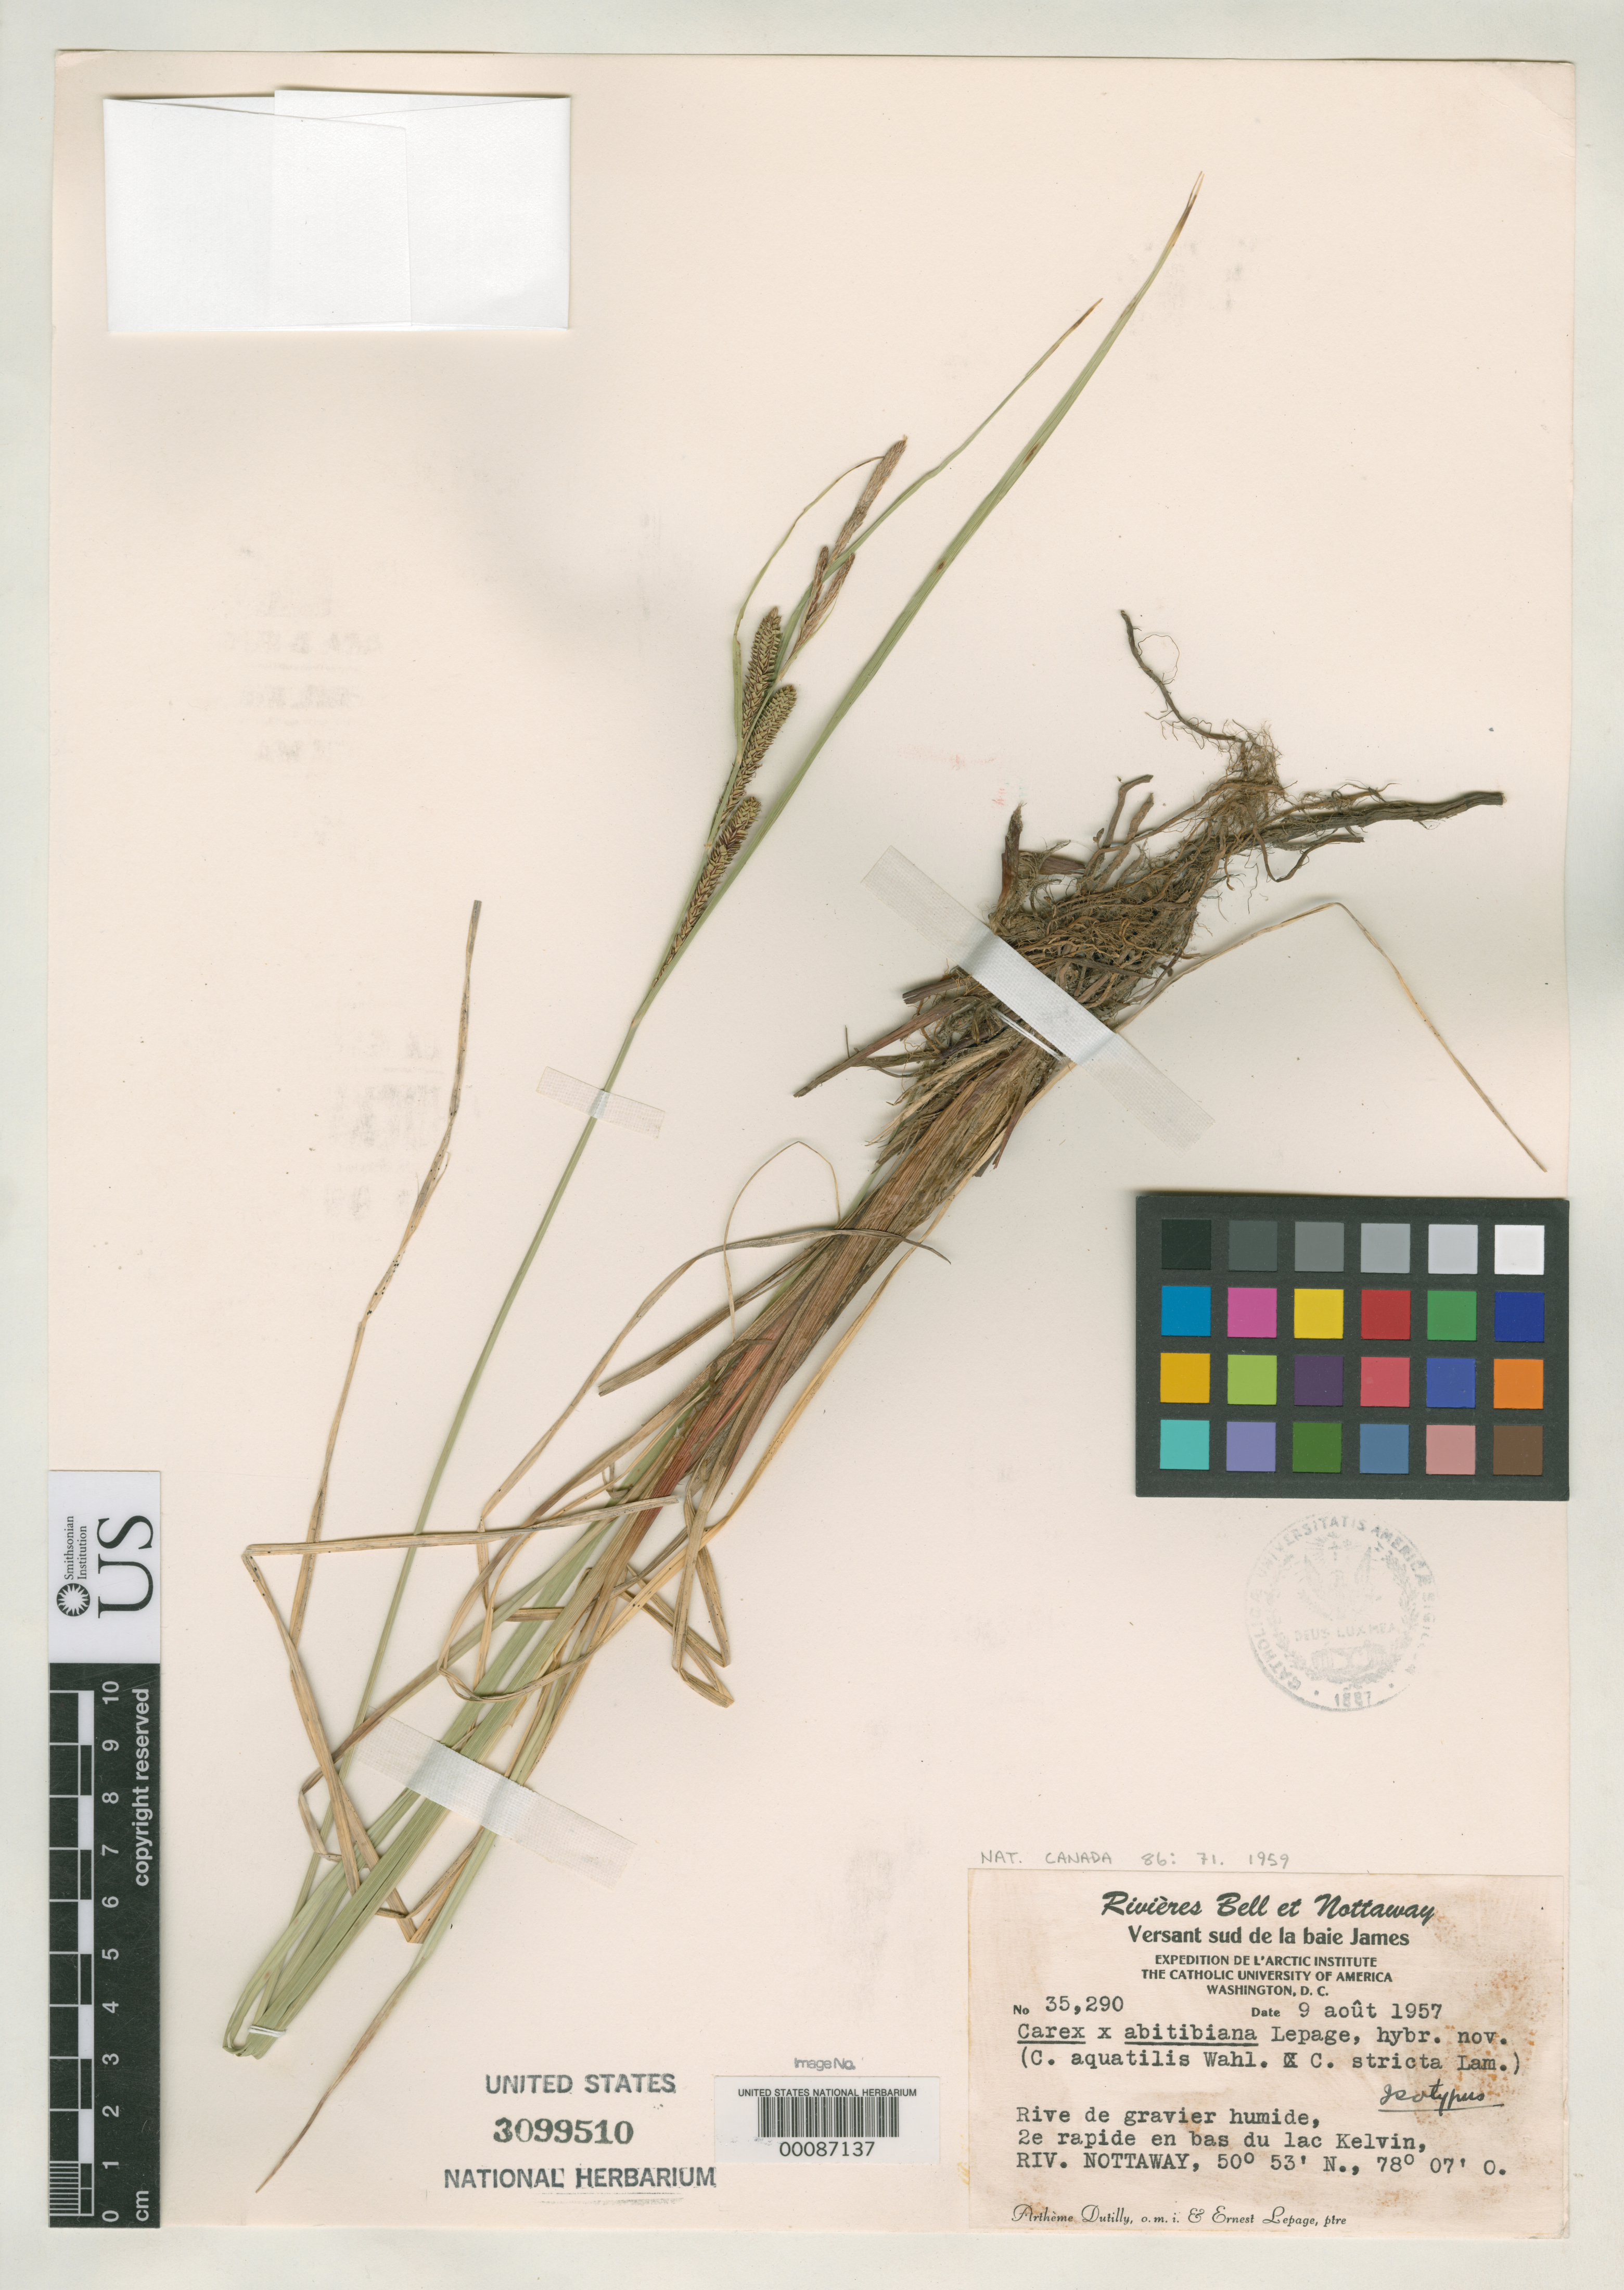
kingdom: Plantae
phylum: Tracheophyta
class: Liliopsida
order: Poales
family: Cyperaceae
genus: Carex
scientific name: Carex x abitibiana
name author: Lepage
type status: Isotype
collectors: A. Dutilly & E. L. Lepage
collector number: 35290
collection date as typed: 09 Aug 1957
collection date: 1957-08-09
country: Canada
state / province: Quebec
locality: Nottaway River, second rapids below Kelvin Lake.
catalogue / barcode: US 3099510